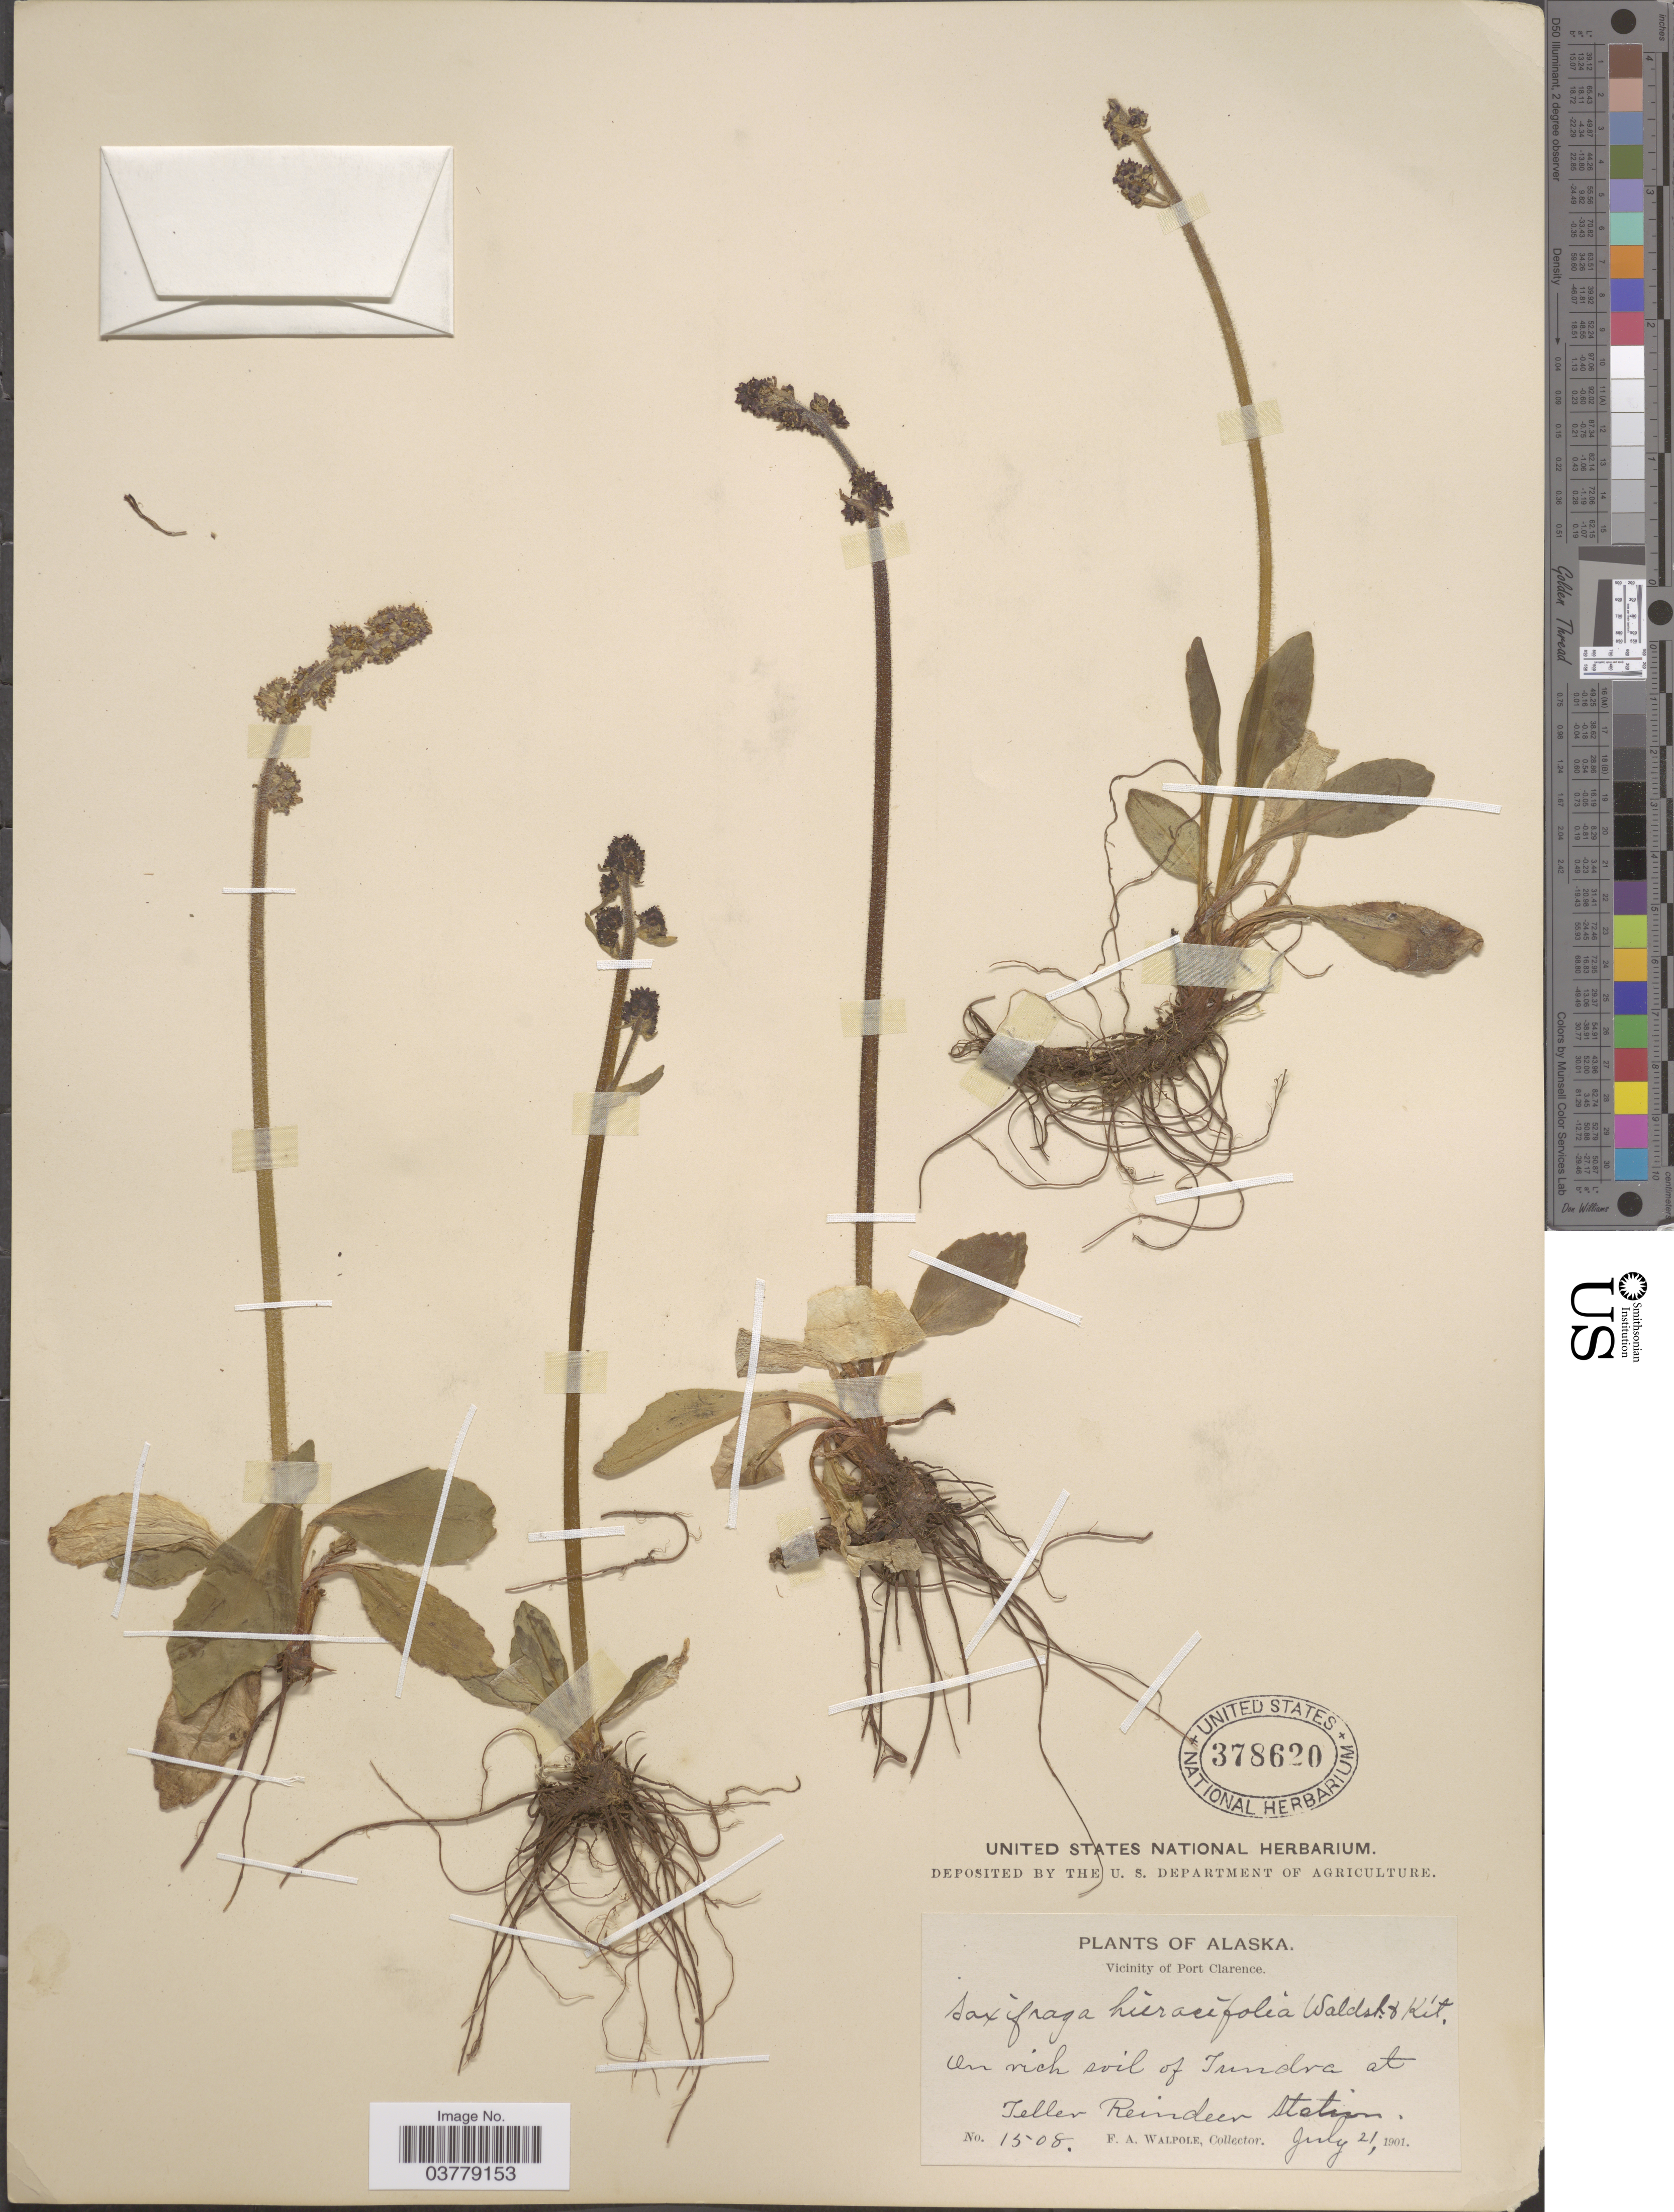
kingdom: Plantae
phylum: Tracheophyta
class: Magnoliopsida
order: Saxifragales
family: Saxifragaceae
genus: Micranthes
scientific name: Micranthes hieraciifolia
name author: (Waldst. & Kit. ex Willd.) Haw.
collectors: F. Walpole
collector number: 1508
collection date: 1901-07-21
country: United States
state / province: Alaska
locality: Vicinity of Port Clarence. On rich soil of tundra at Teller Reindeer Station.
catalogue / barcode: US 378620